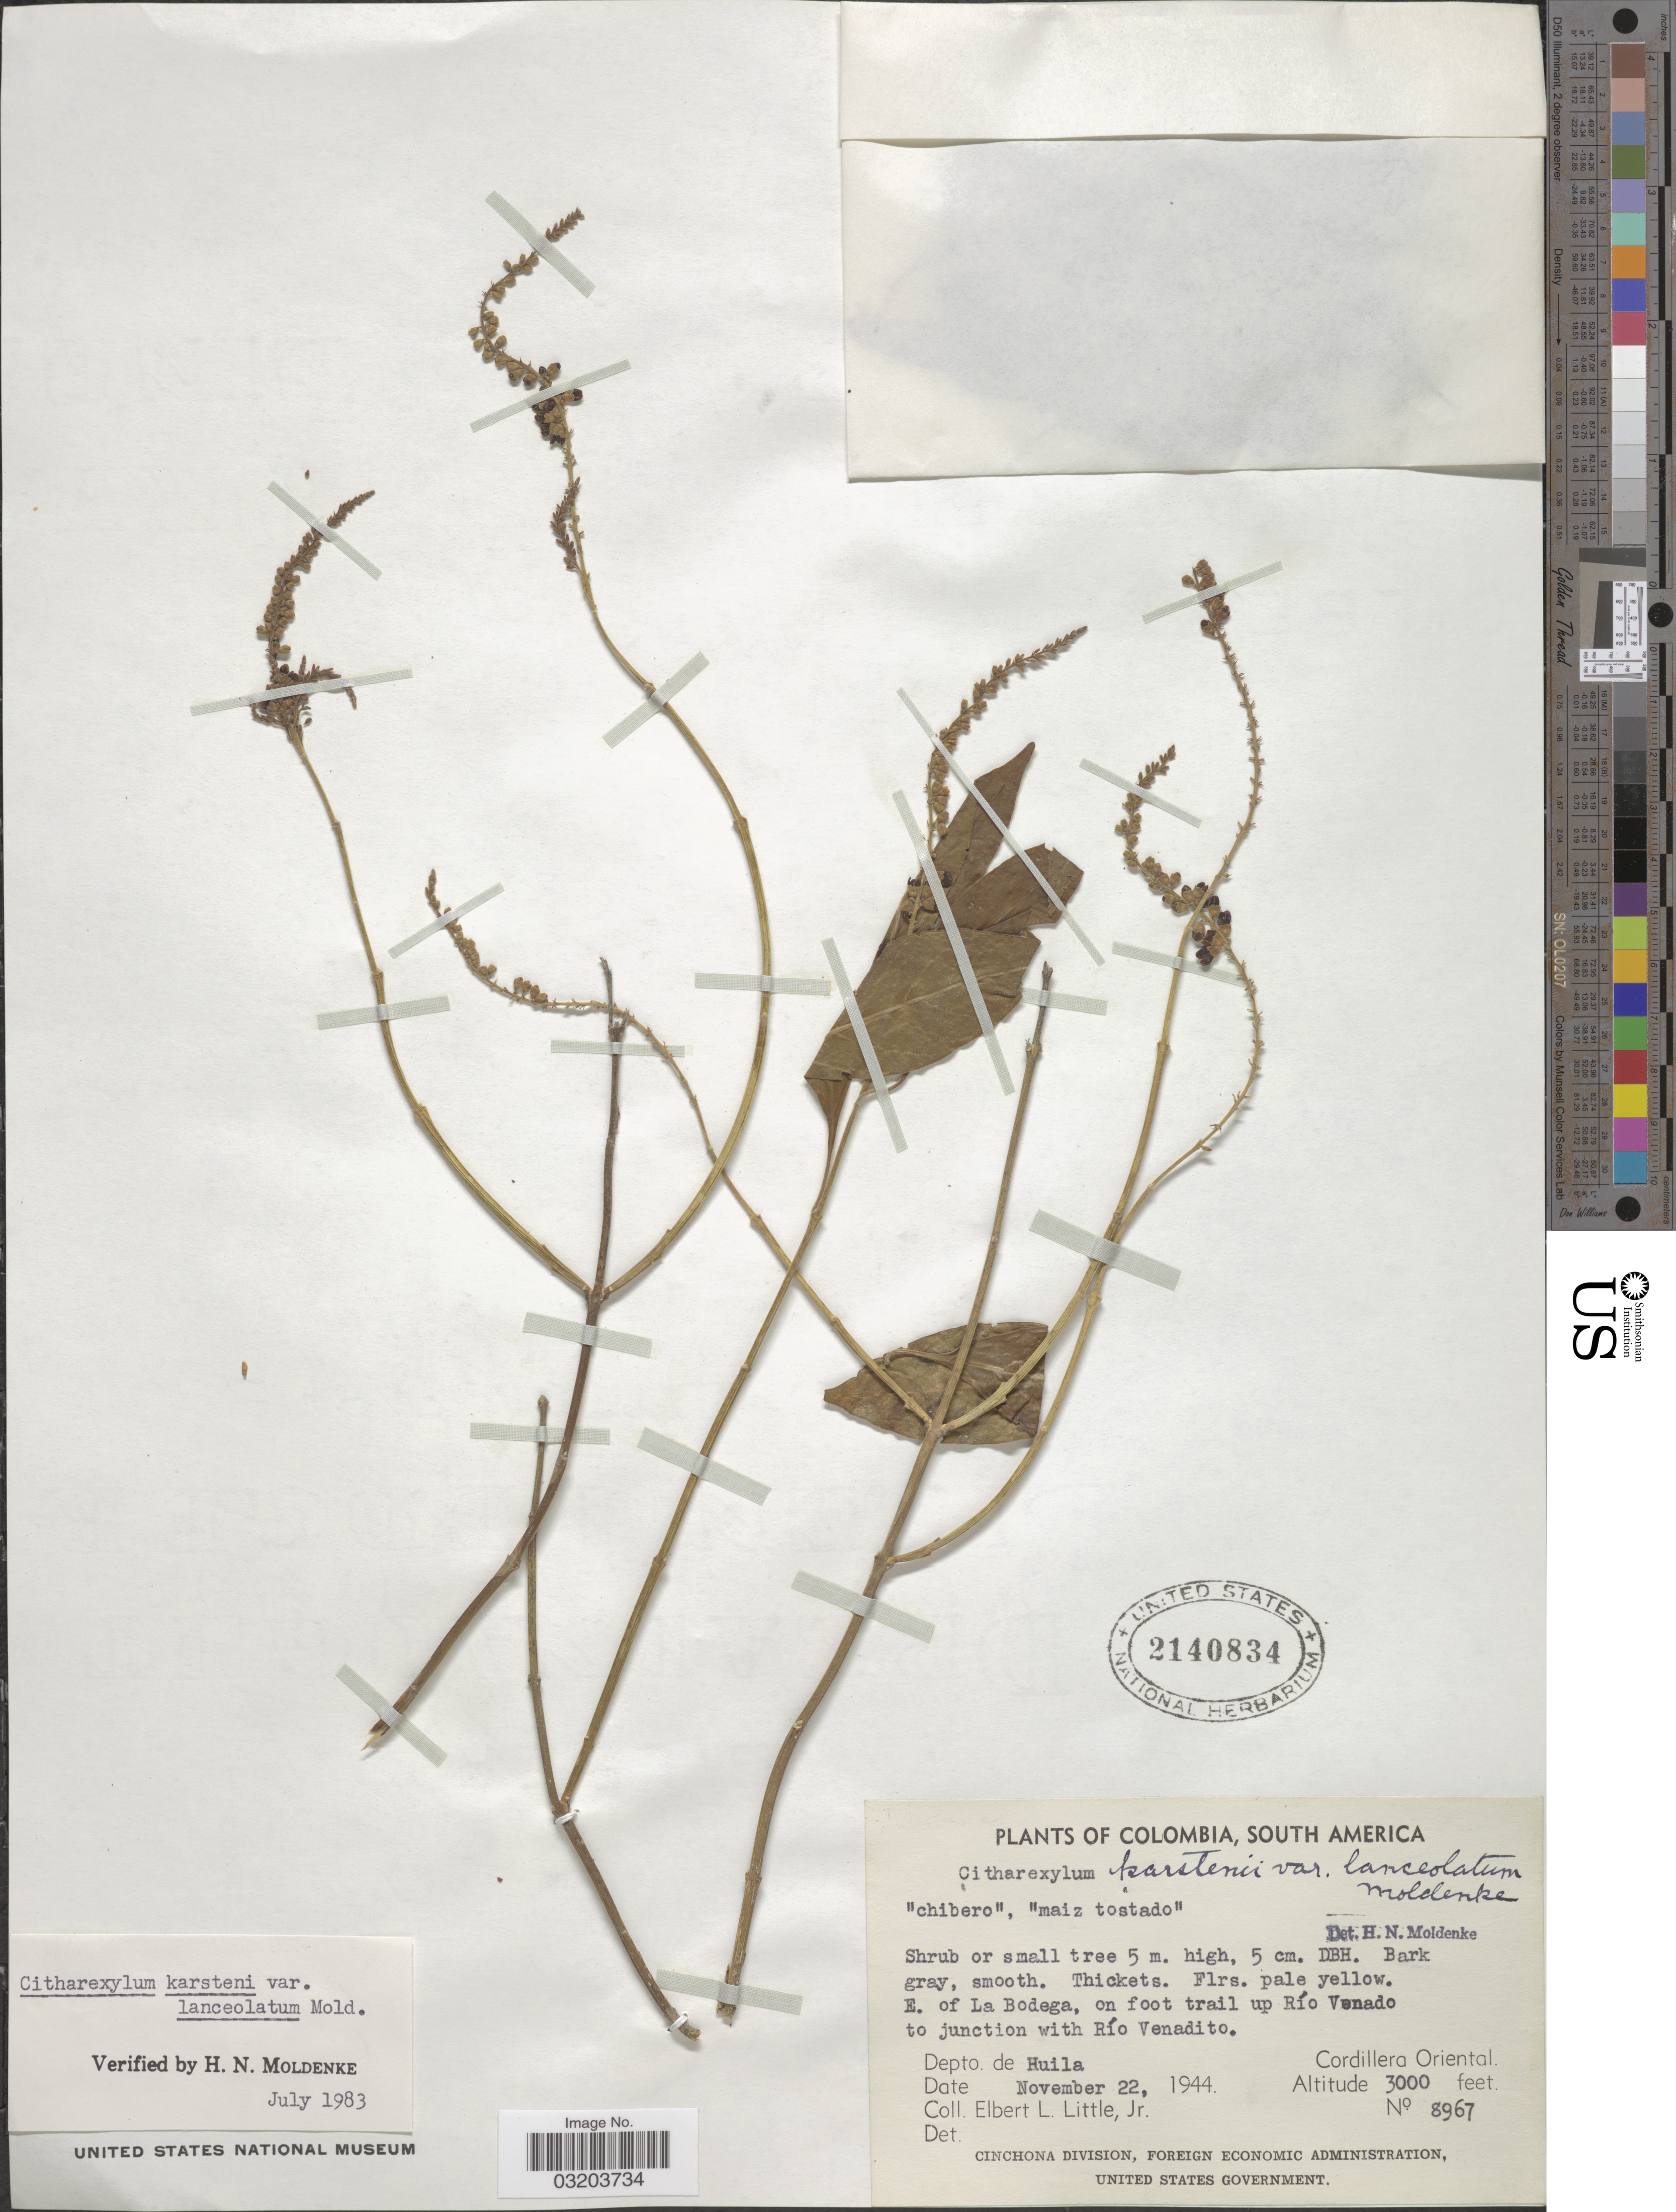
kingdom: Plantae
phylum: Tracheophyta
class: Magnoliopsida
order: Lamiales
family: Verbenaceae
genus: Citharexylum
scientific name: Citharexylum karstenii var. lanceolatum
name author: Moldenke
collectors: E. L. Little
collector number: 8967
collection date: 1944-11-22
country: Colombia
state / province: Huila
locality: E. of La Bodega, on foot trail up Río Venado to junction with Río Venadito. Depto. de Huila. Cordillera Oriental.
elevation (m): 914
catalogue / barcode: US 2140834